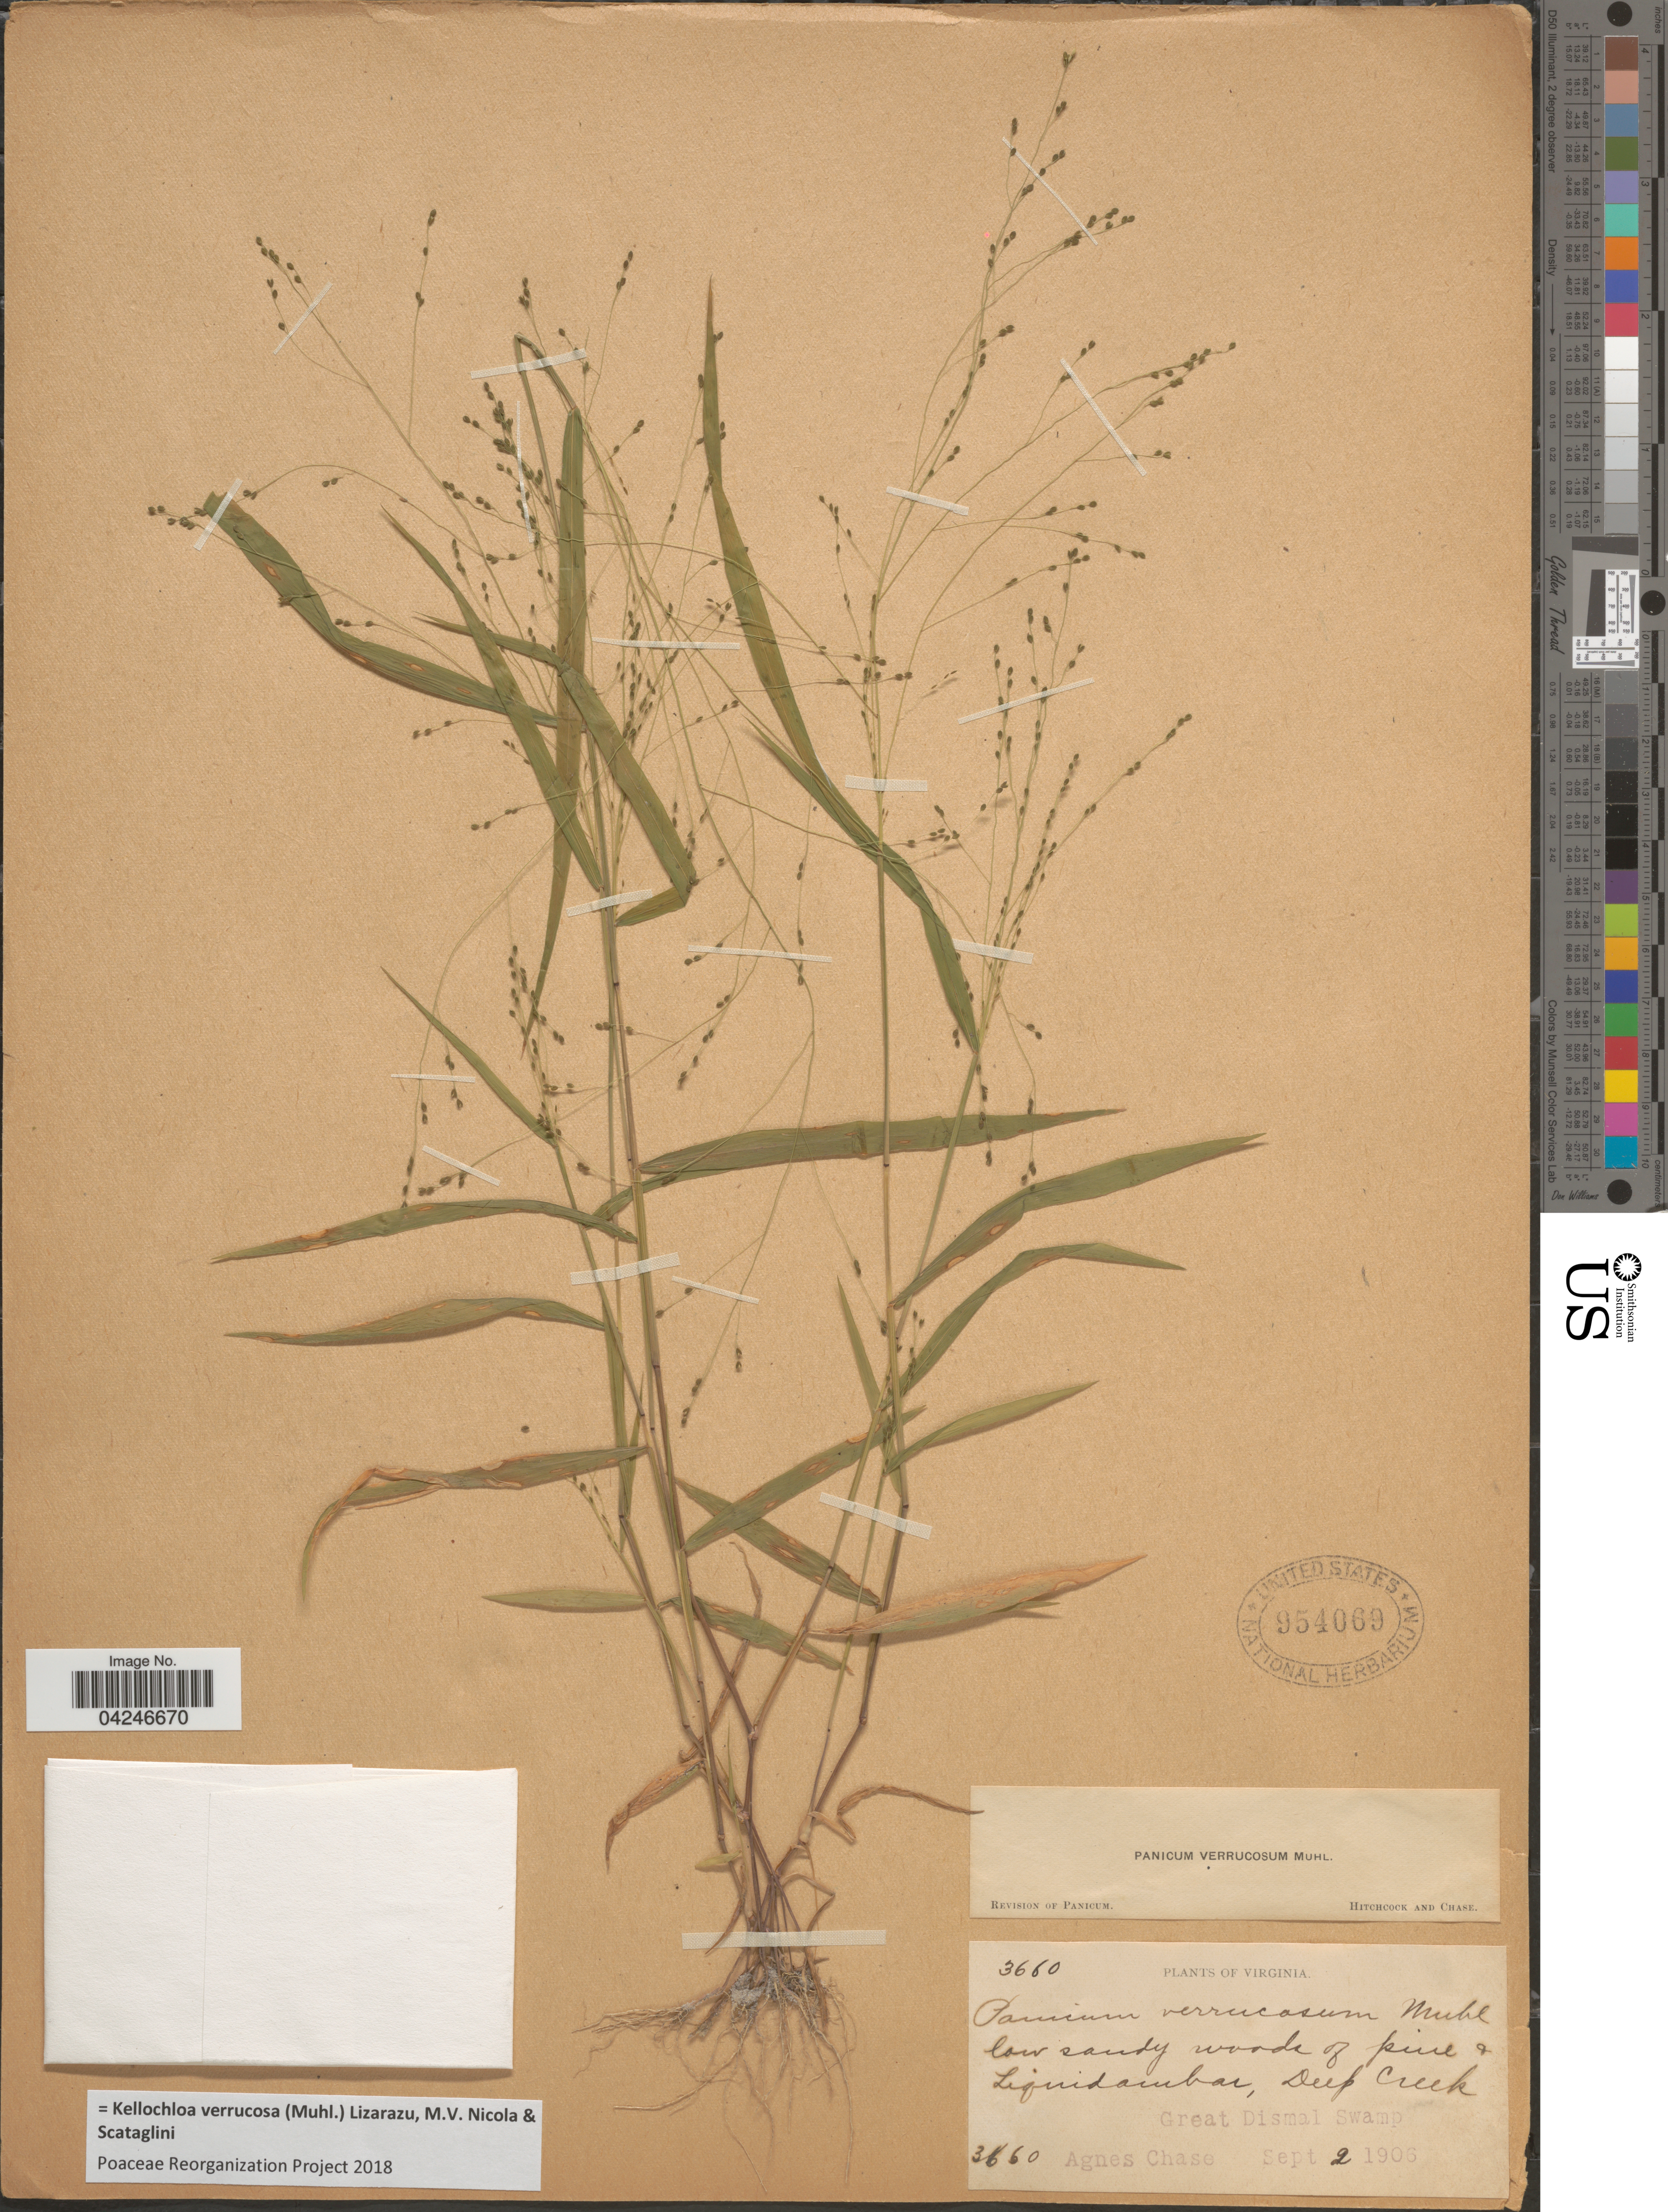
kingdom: Plantae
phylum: Tracheophyta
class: Liliopsida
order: Poales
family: Poaceae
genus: Kellochloa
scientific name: Kellochloa verrucosa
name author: (Muhl.) Lizarazu et al.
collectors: A. Chase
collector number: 3660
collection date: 1906-09-02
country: United States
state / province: Virginia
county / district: City of Norfolk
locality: Deep Creek. Great Dismal Swamp.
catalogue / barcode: US 954069